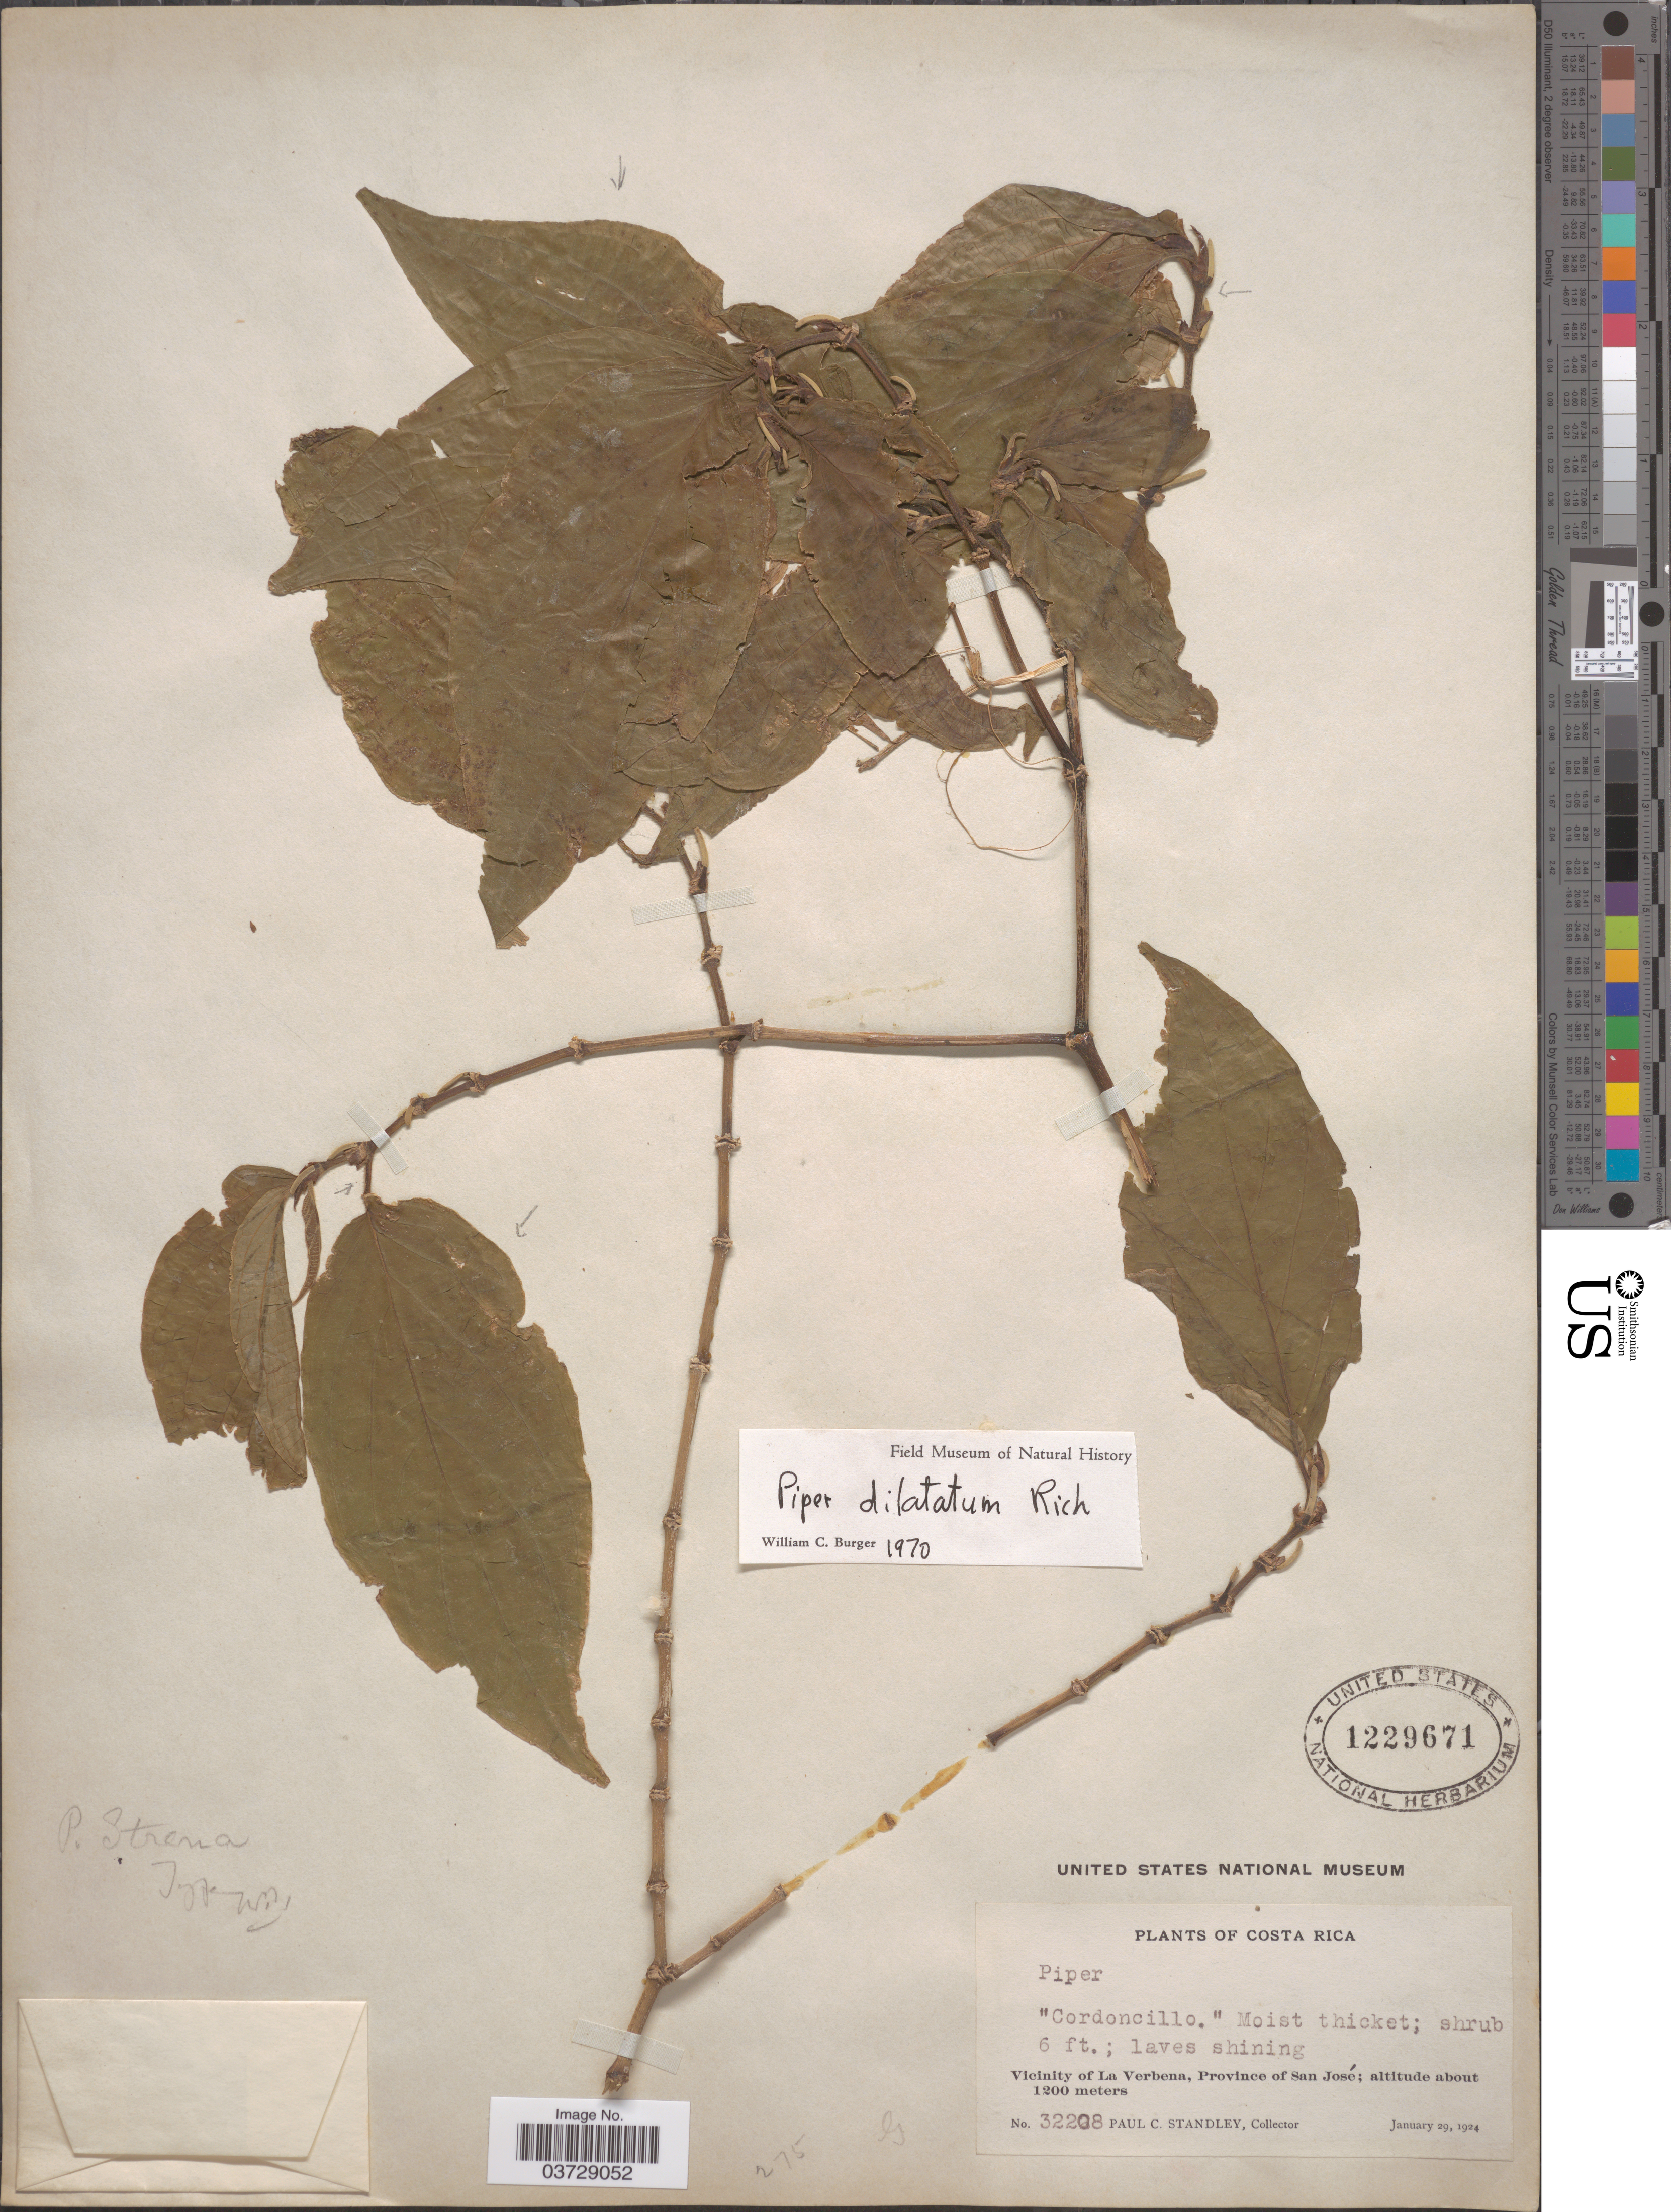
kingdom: Plantae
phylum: Tracheophyta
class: Magnoliopsida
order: Piperales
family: Piperaceae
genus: Piper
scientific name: Piper dilatatum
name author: Rich.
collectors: P. C. Standley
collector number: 32208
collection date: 1924-01-29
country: Costa Rica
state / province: San José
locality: Vicinity of La Verbena.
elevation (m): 1200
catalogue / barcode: US 1229671